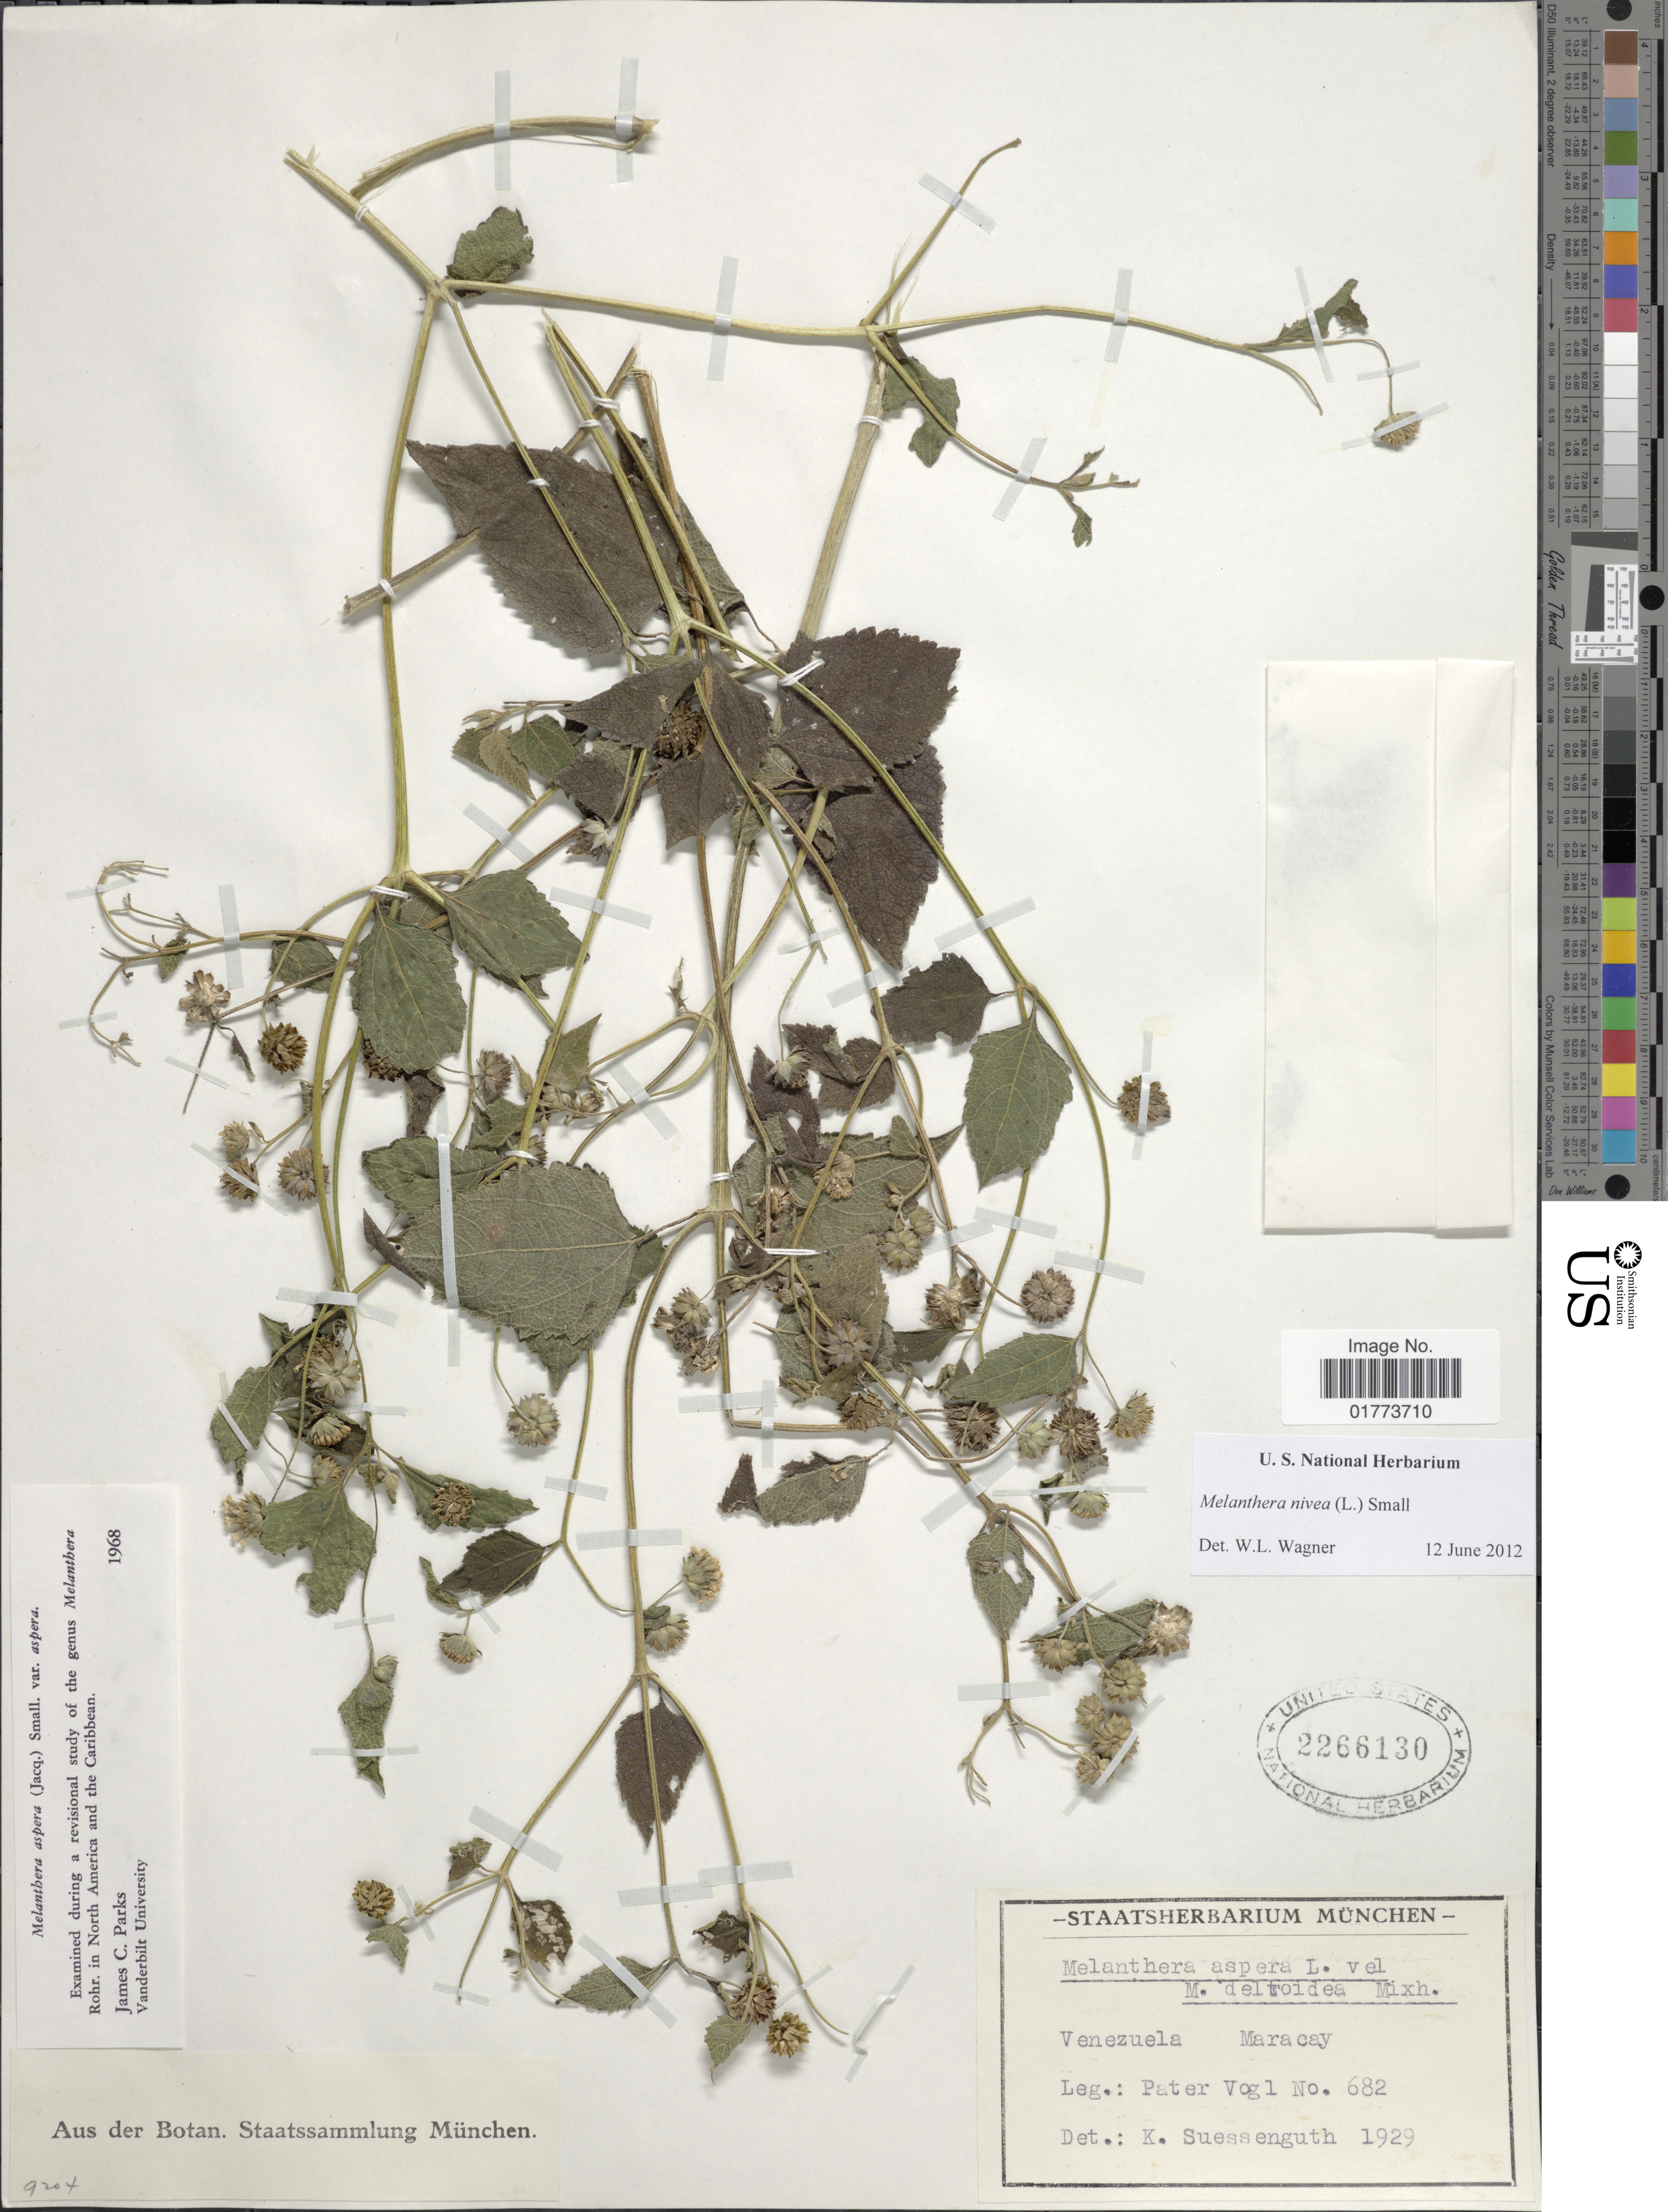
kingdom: Plantae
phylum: Tracheophyta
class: Magnoliopsida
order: Asterales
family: Asteraceae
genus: Melanthera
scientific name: Melanthera nivea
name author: (L.) Small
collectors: P. C. Vogl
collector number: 682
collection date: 1929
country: Venezuela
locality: Venezuela, Maracay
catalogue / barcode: US 2266130